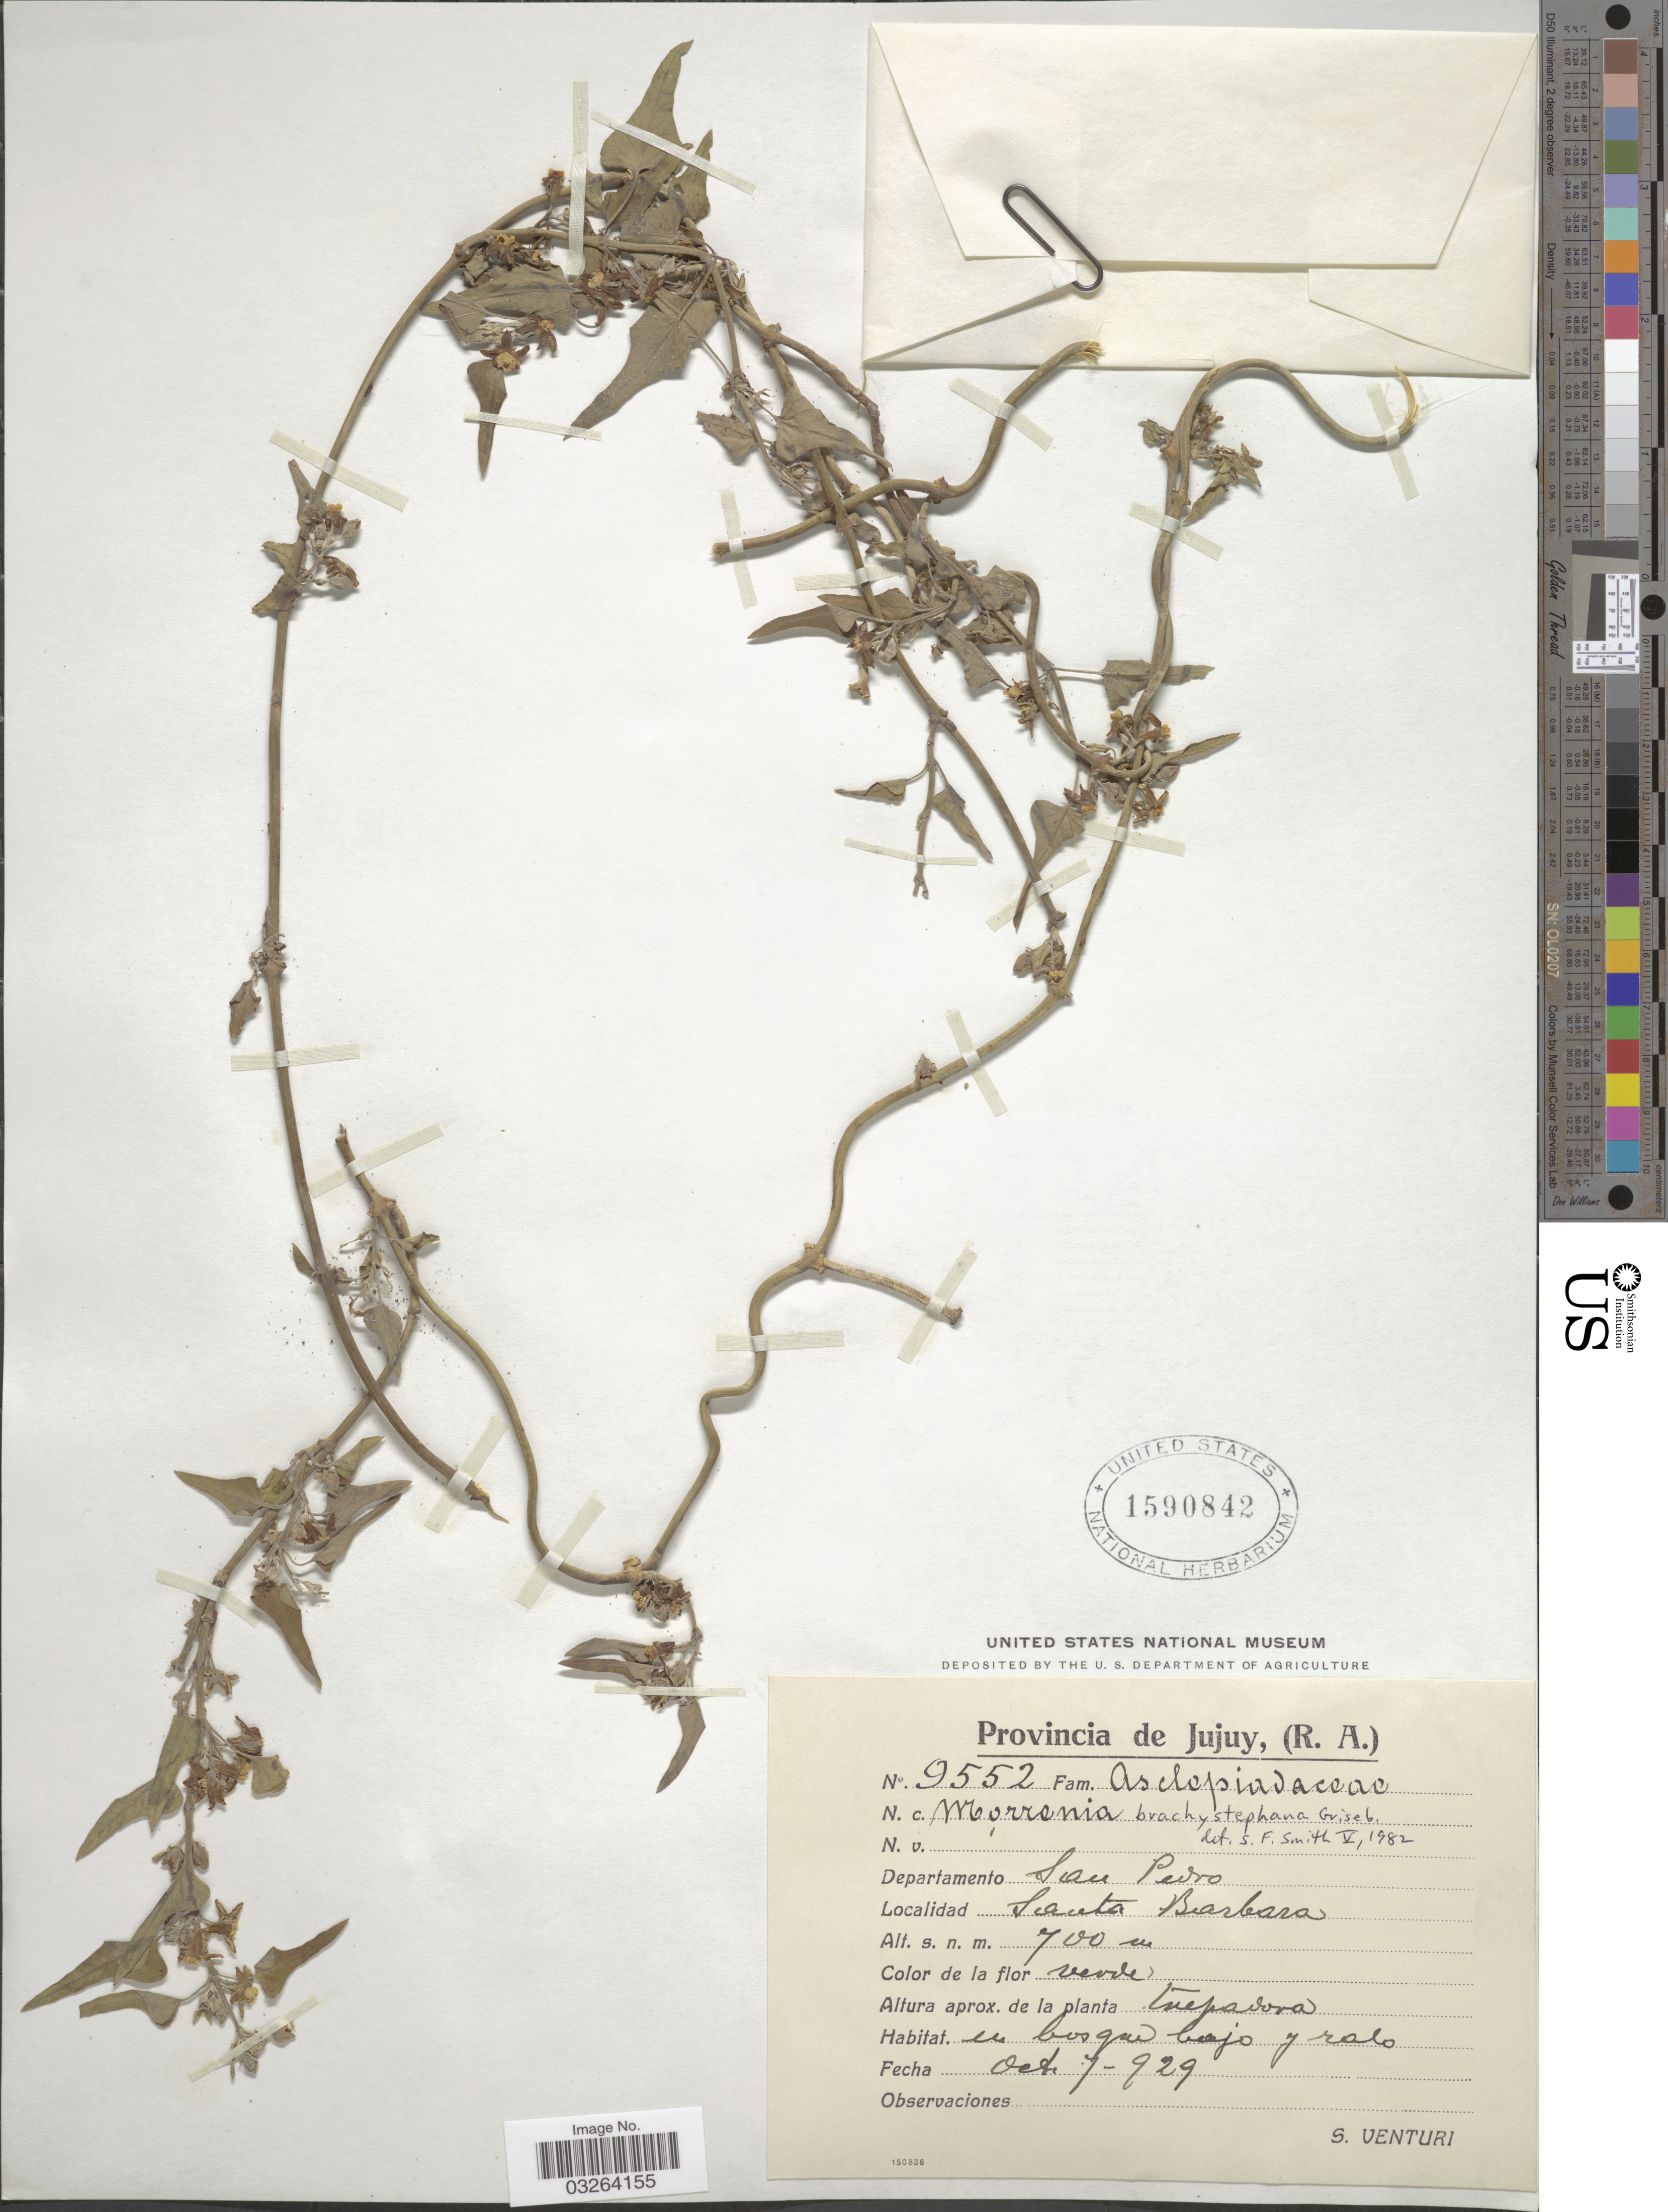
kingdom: Plantae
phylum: Tracheophyta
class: Magnoliopsida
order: Gentianales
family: Apocynaceae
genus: Morrenia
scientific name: Morrenia brachystephana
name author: Griseb.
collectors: S. Venturi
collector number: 9552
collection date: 1929-10-07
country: Argentina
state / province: Jujuy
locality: Provincia de Jujuy, (R. A.). Departamento San Pedro. Santa Barbara.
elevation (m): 700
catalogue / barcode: US 1590842